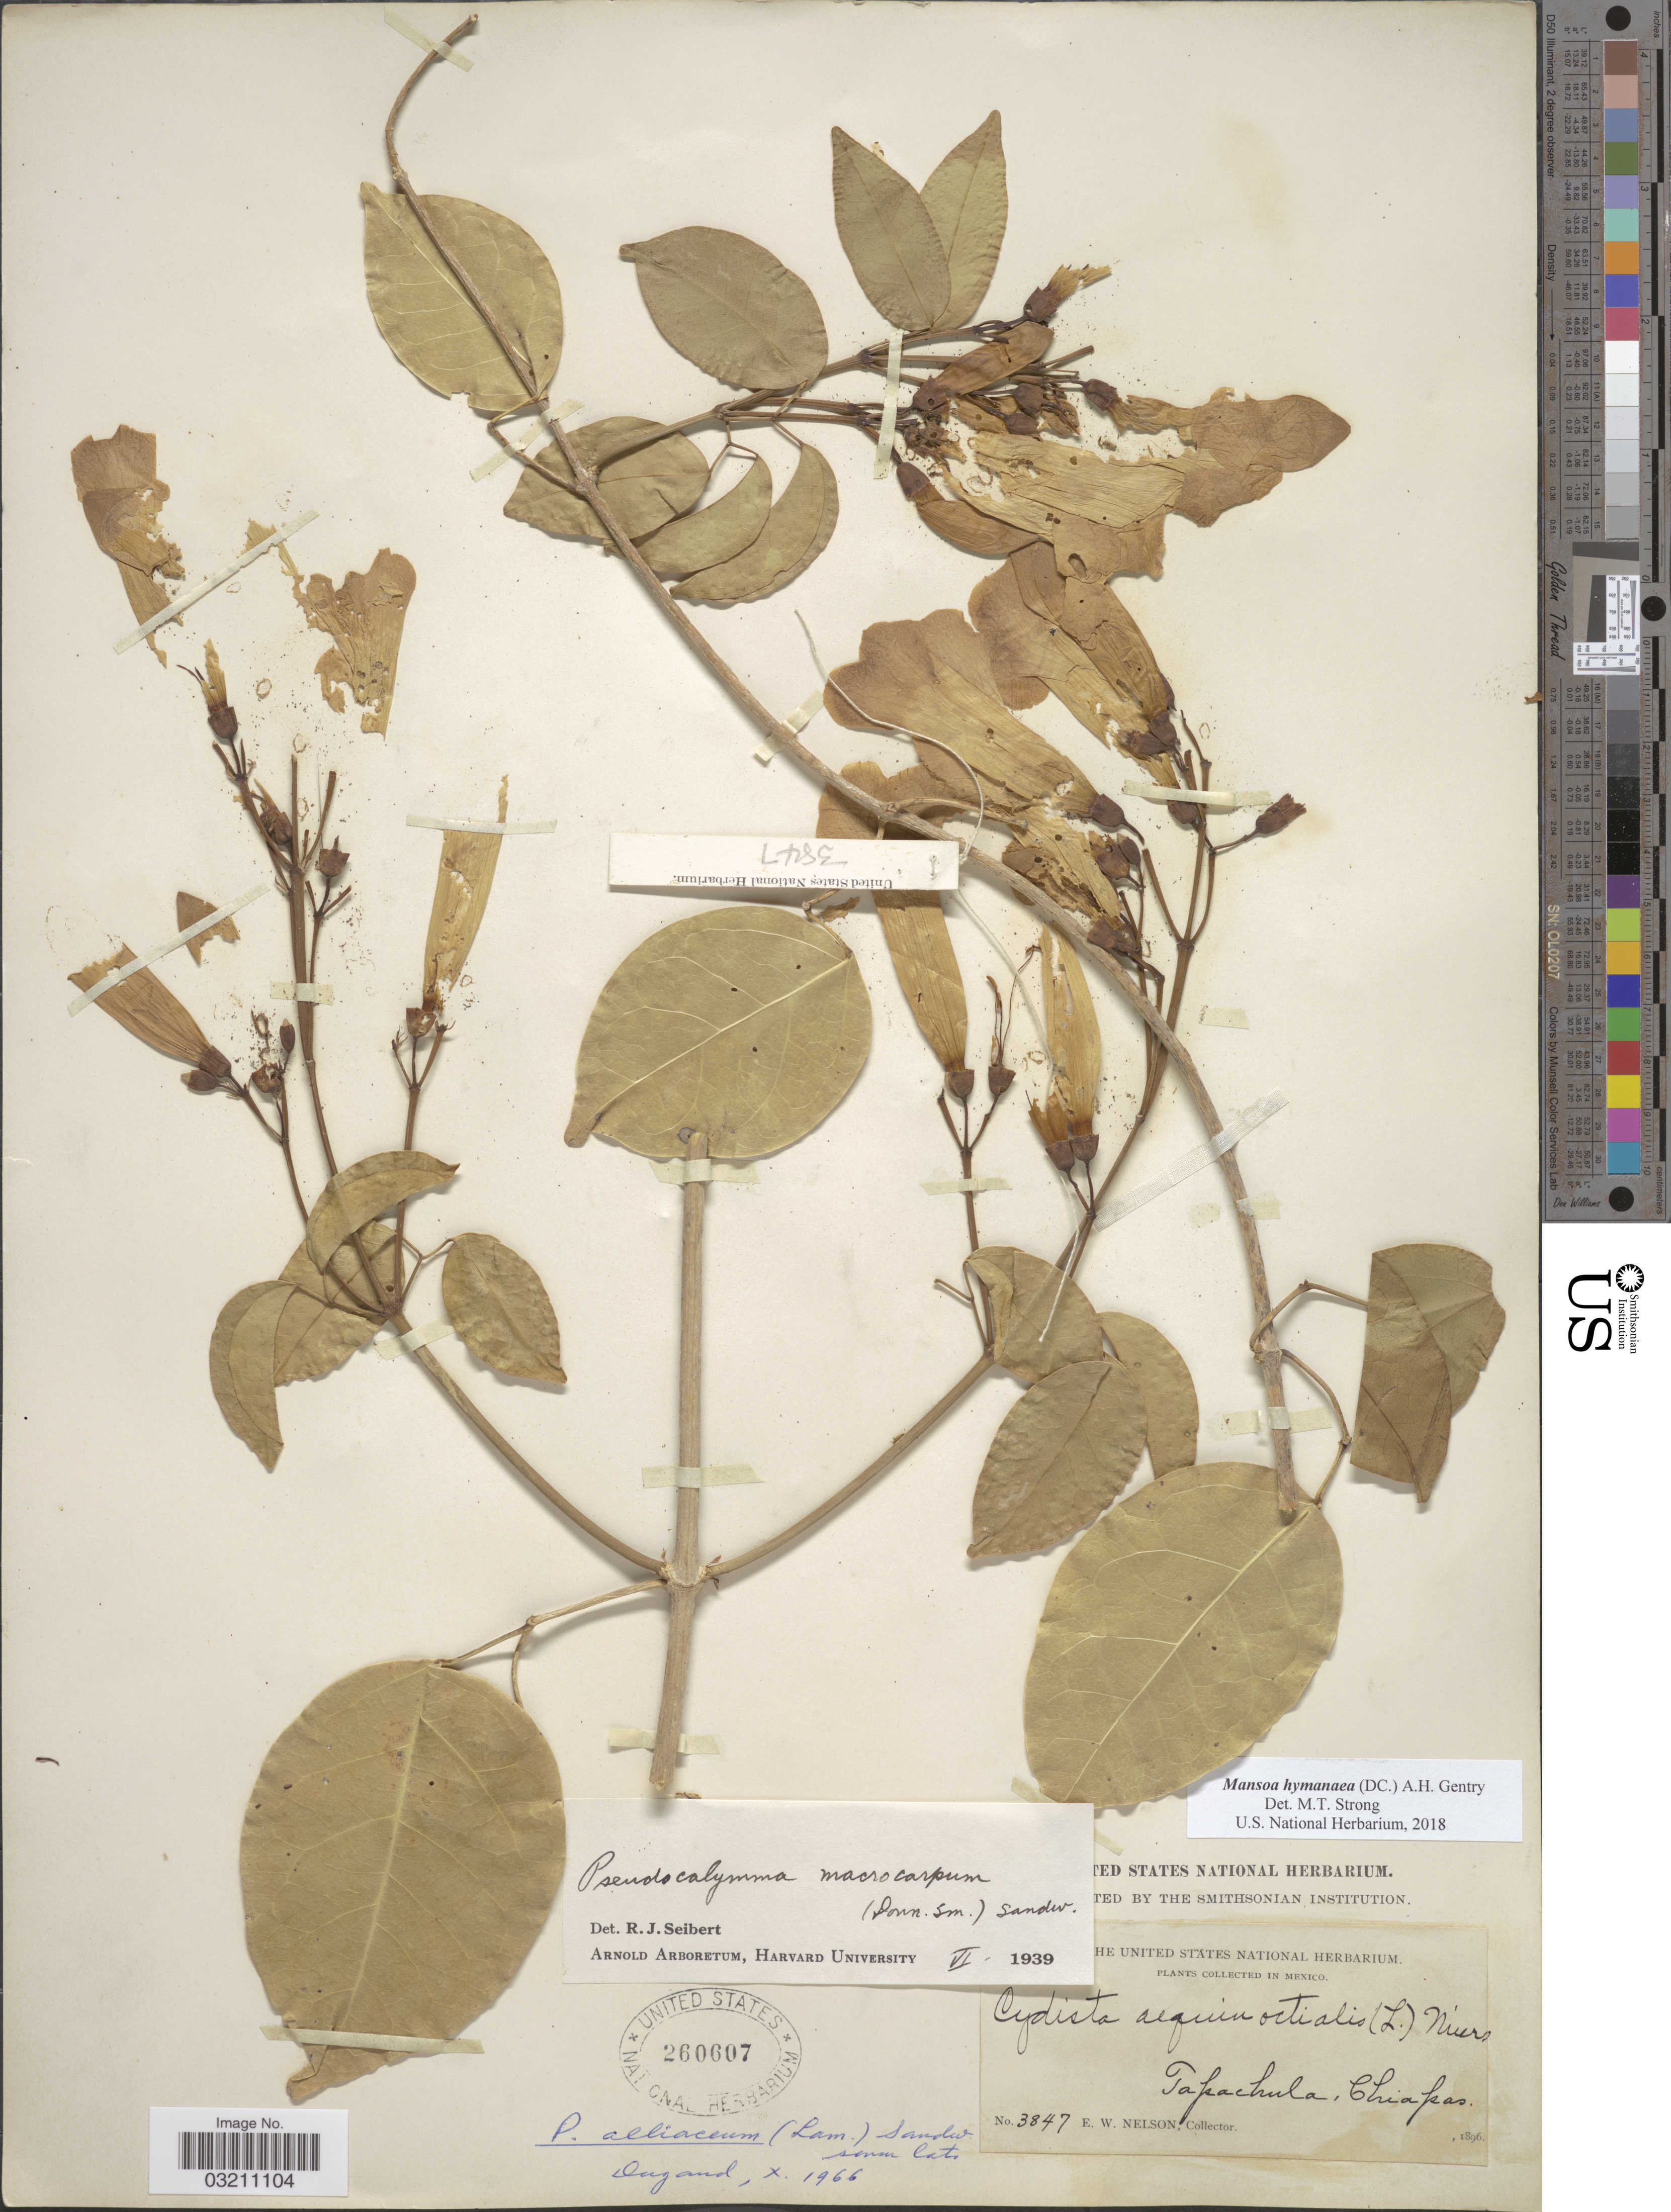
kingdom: Plantae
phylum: Tracheophyta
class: Magnoliopsida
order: Lamiales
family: Bignoniaceae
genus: Mansoa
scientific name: Mansoa hymenaea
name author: (DC.) A.H. Gentry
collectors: E. W. Nelson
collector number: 3847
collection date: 1896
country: Mexico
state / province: Chiapas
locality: Tapachula.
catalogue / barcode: US 260607